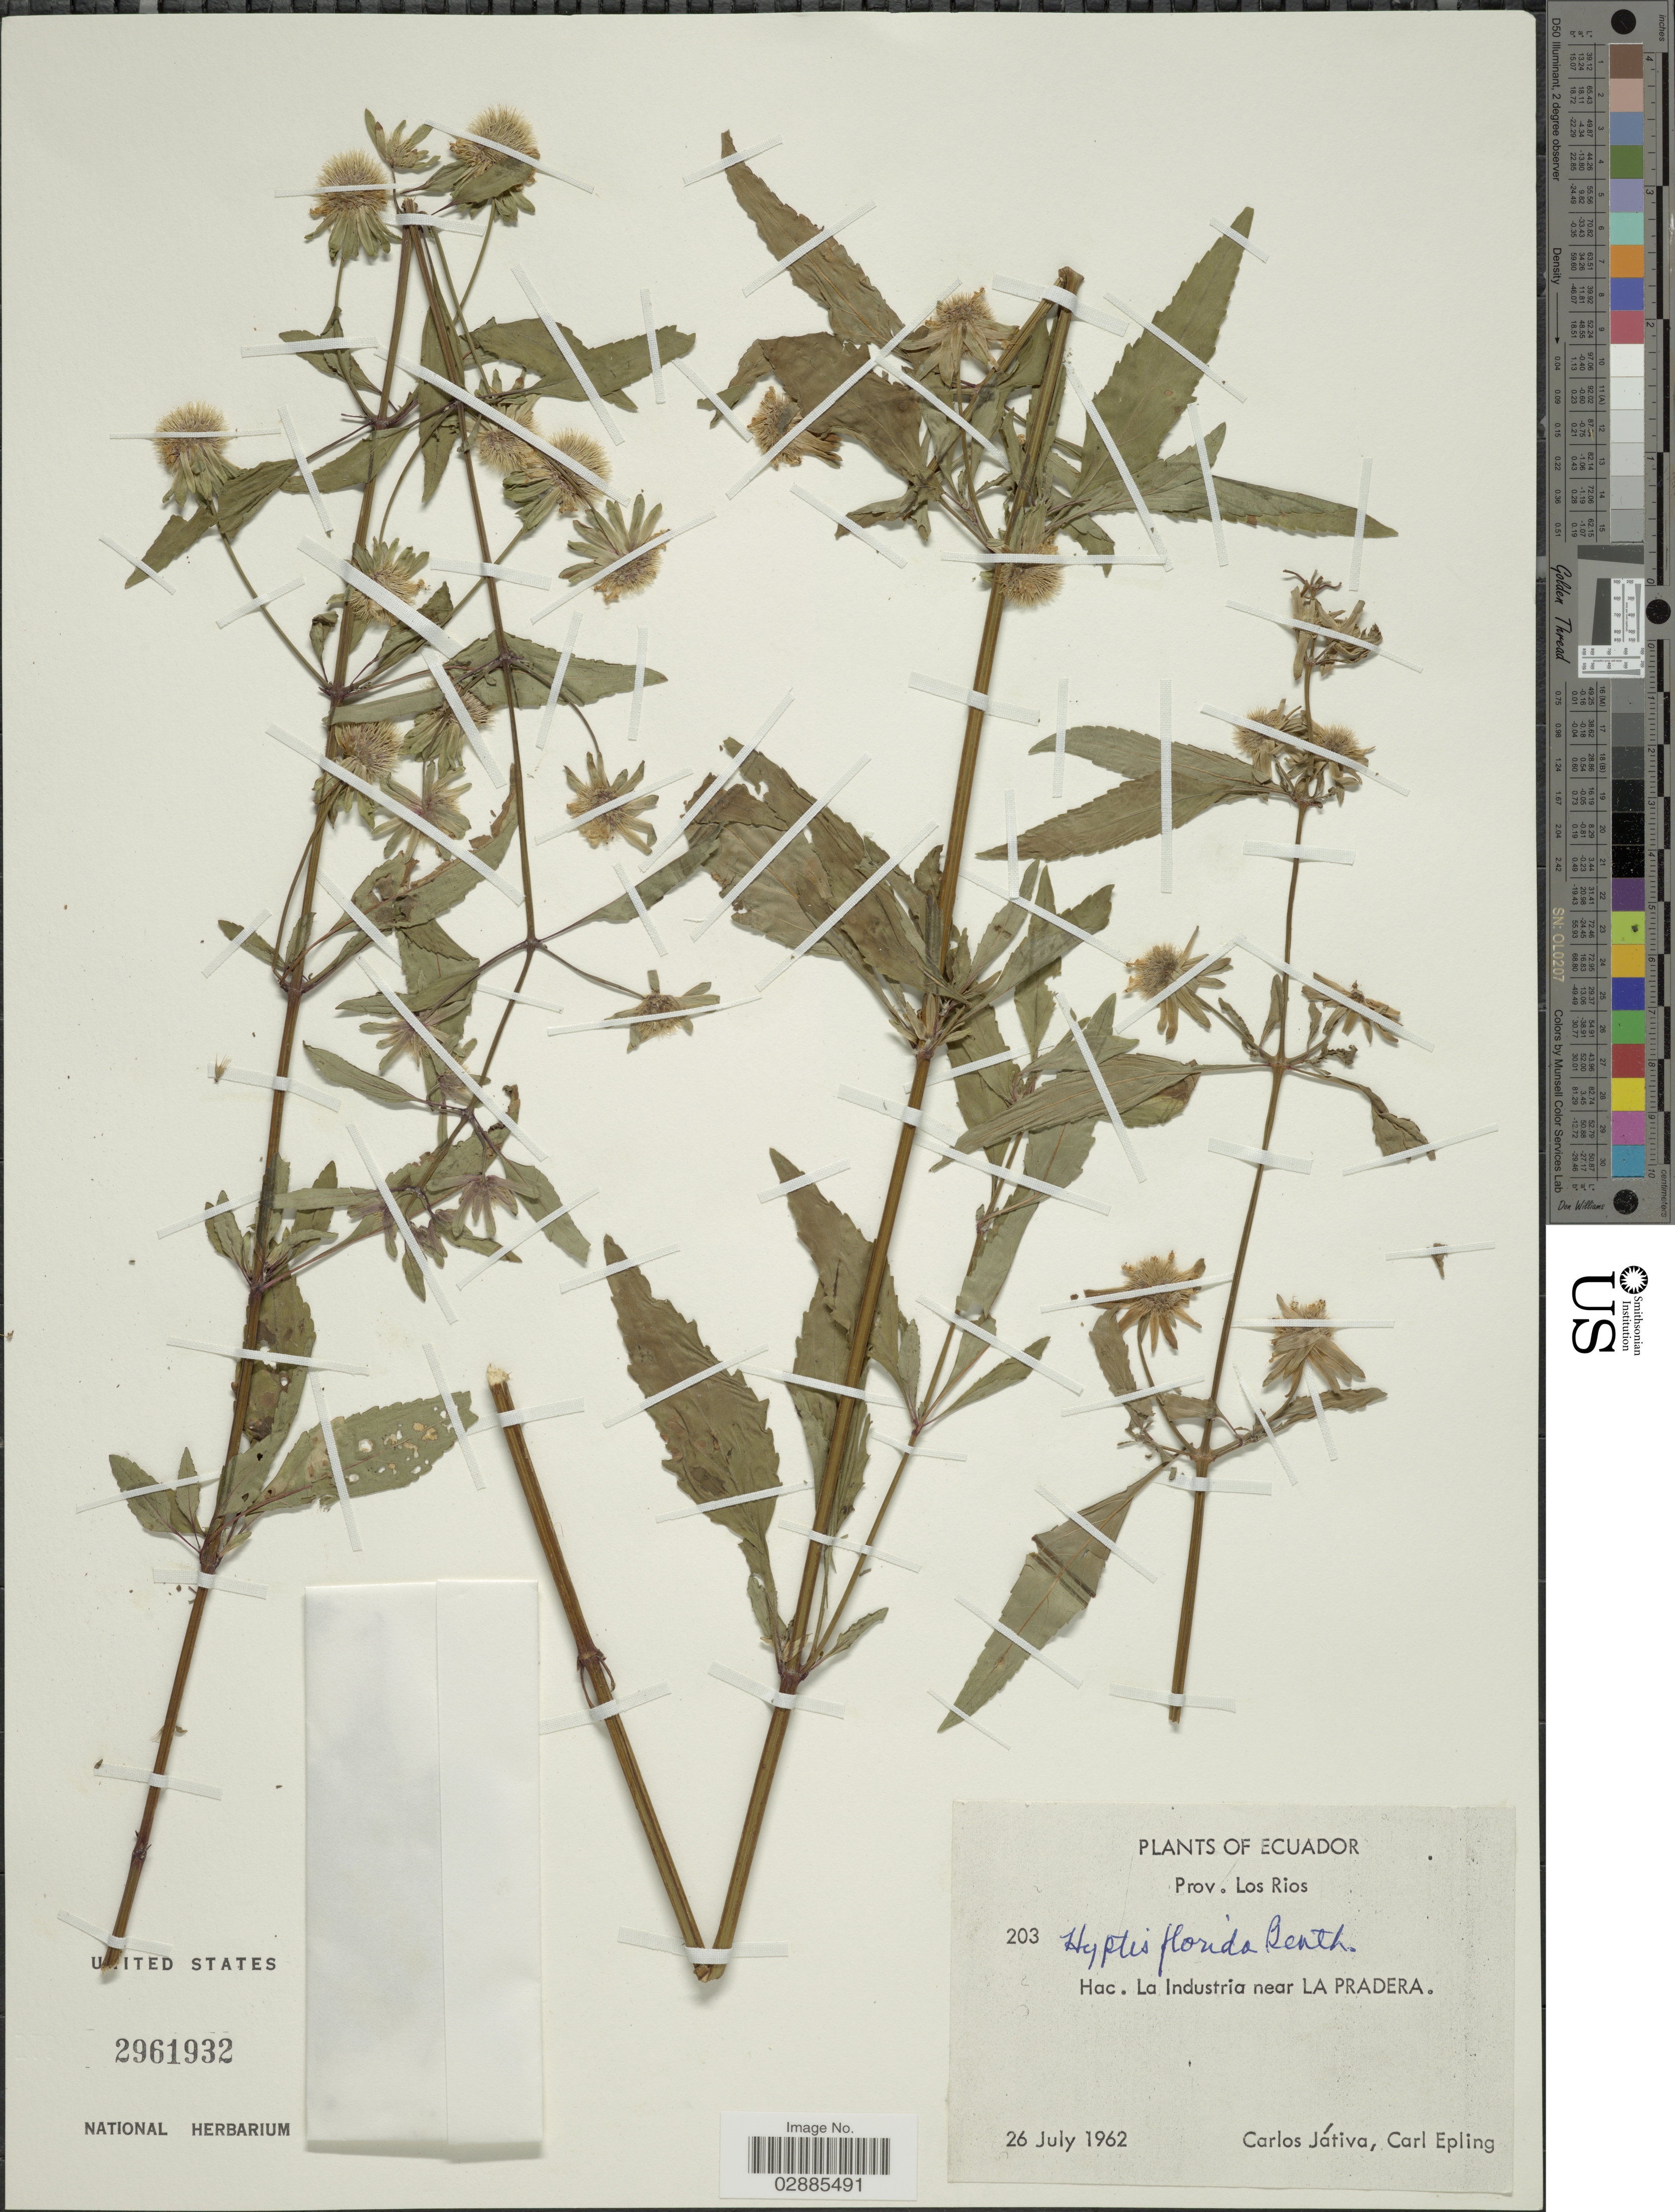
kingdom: Plantae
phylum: Tracheophyta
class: Magnoliopsida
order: Lamiales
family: Lamiaceae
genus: Hyptis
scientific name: Hyptis florida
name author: Benth.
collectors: C. D. Játiva & C. C. Epling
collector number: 203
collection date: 1962-07-26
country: Ecuador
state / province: Los Ríos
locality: Hac. La Industria near La Pradera.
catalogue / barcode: US 2961932